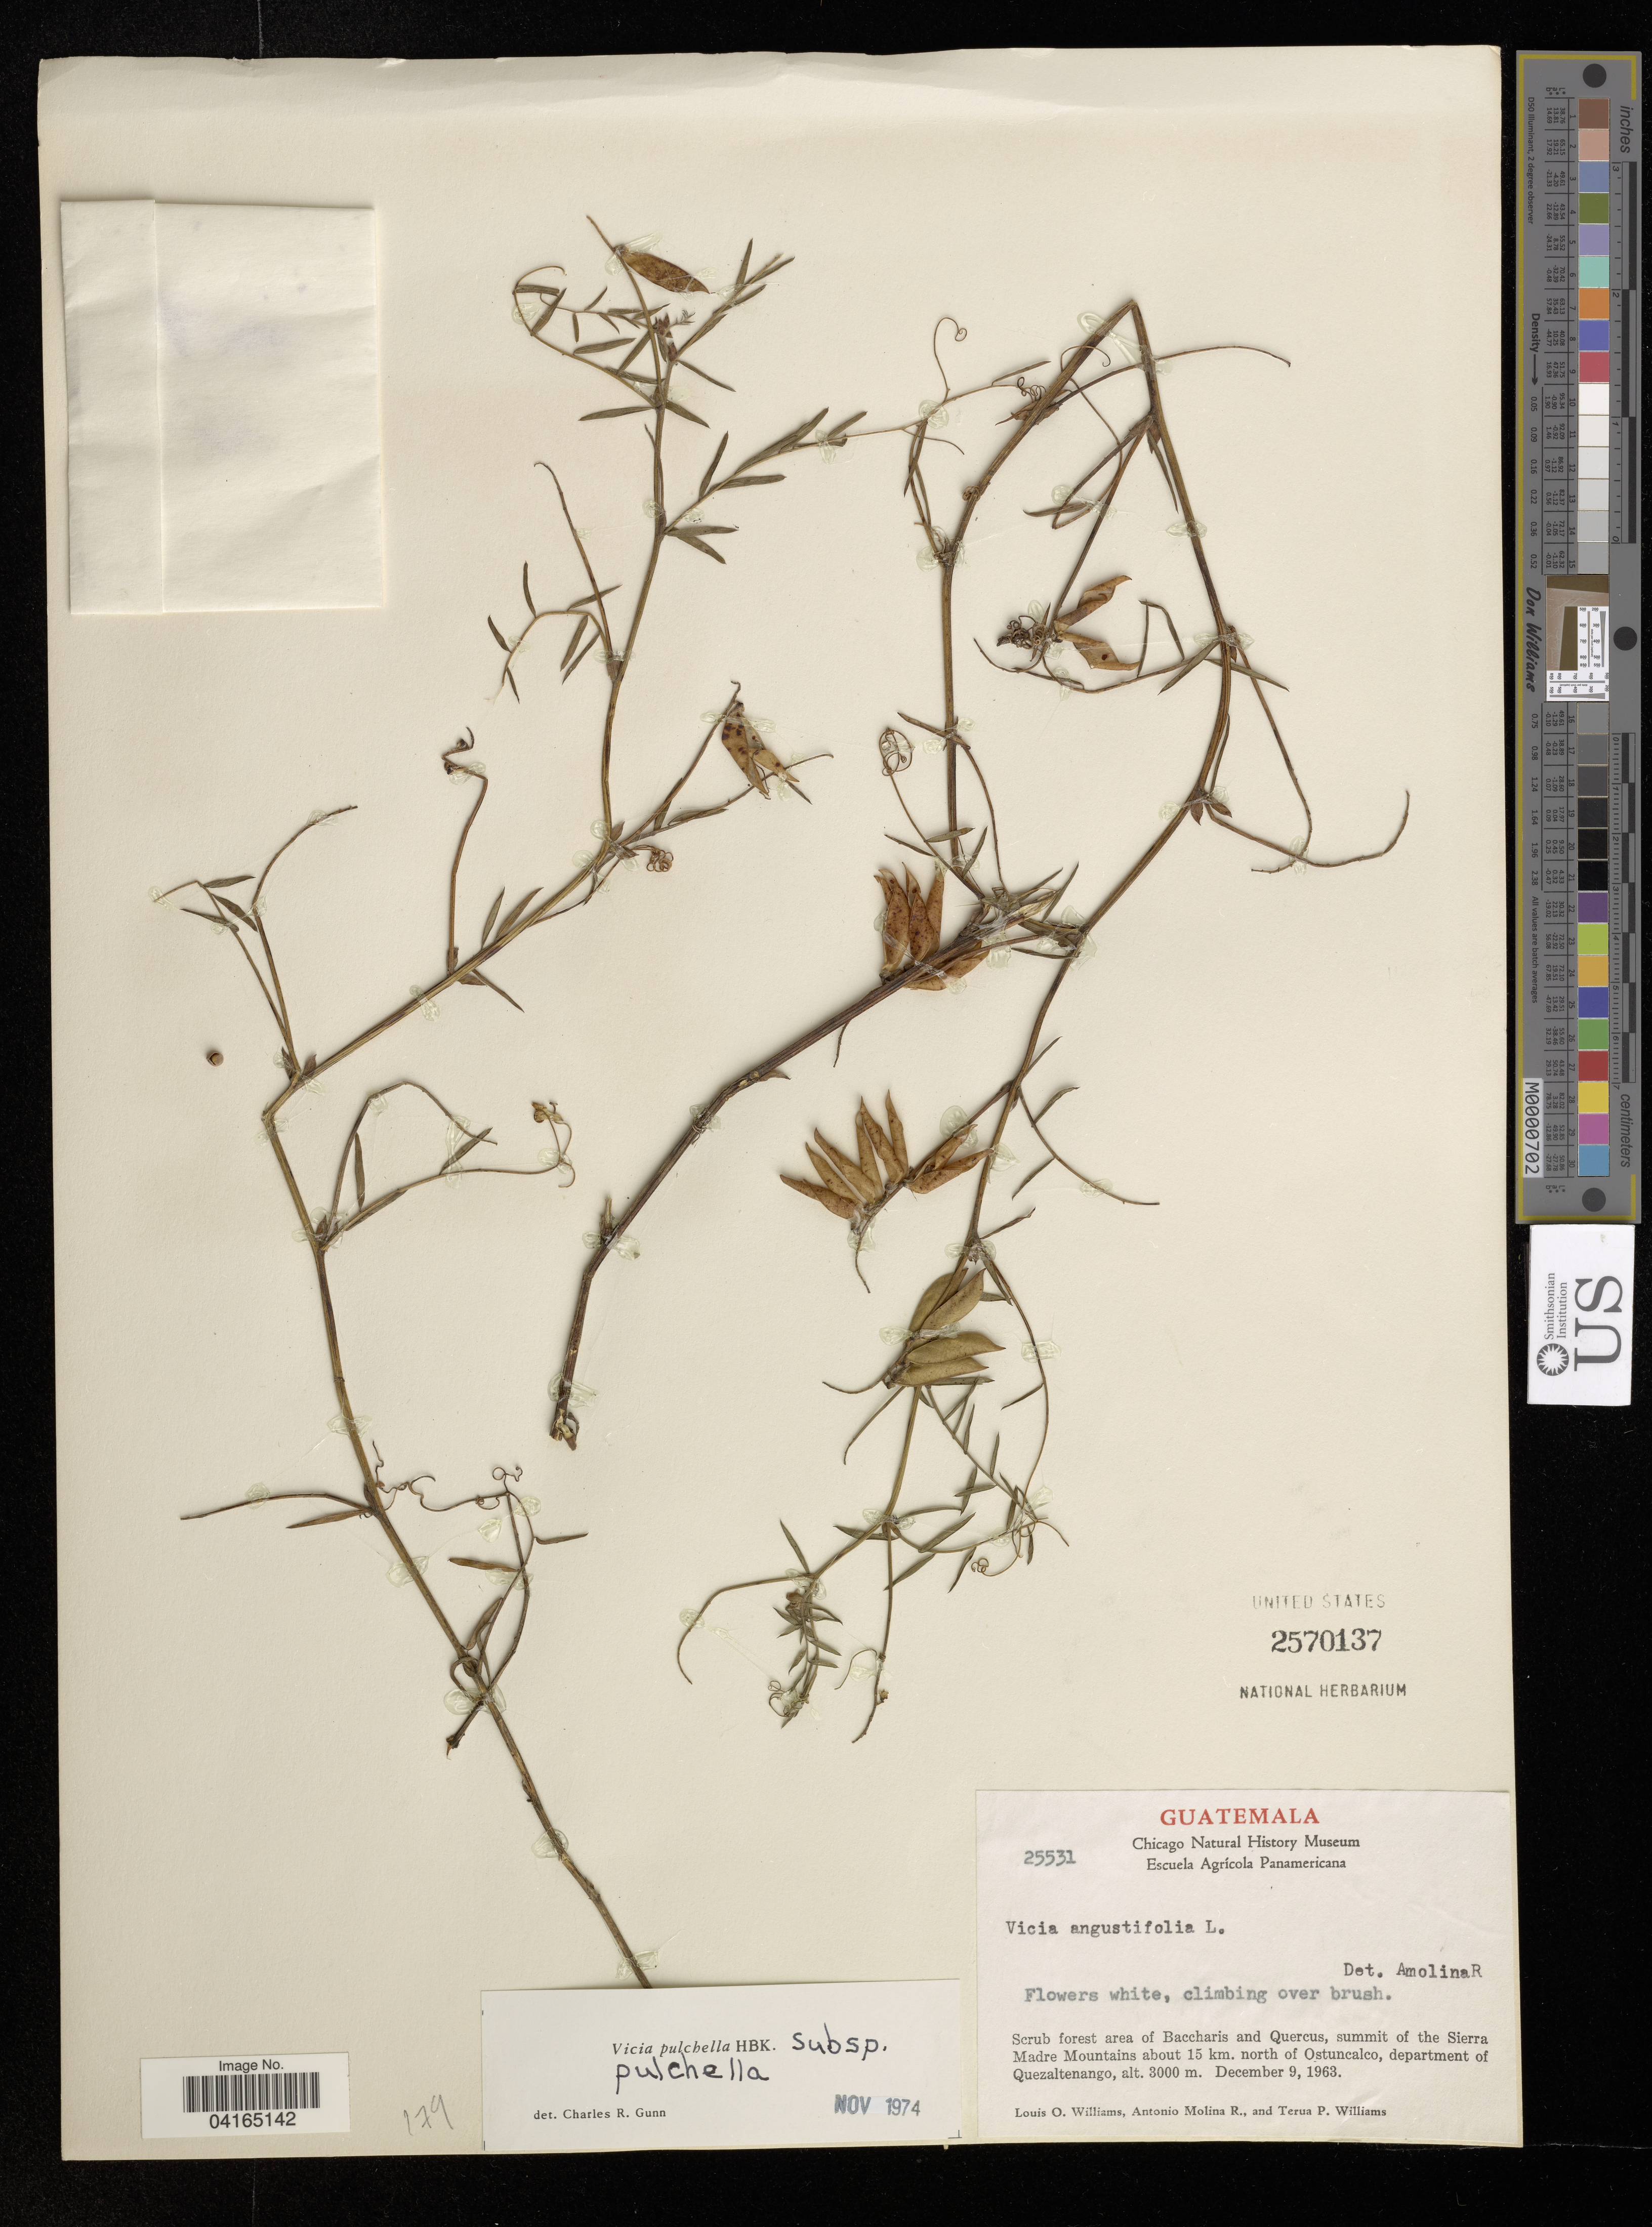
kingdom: Plantae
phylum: Tracheophyta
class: Magnoliopsida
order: Fabales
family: Fabaceae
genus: Vicia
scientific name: Vicia pulchella subsp. pulchella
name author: Kunth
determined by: Hechenleitner, Paulina, RBG Edinburgh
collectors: L. Williams, A. Molina R. & T. P. Williams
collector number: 25531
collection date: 1963-12-09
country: Guatemala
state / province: Quezaltenango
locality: Area of Baccharis and Quercus, summit of the Sierra Madre Mountains about 15 km. north of Ostuncalco, department Quezaltenango.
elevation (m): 3000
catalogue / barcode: US 2570137